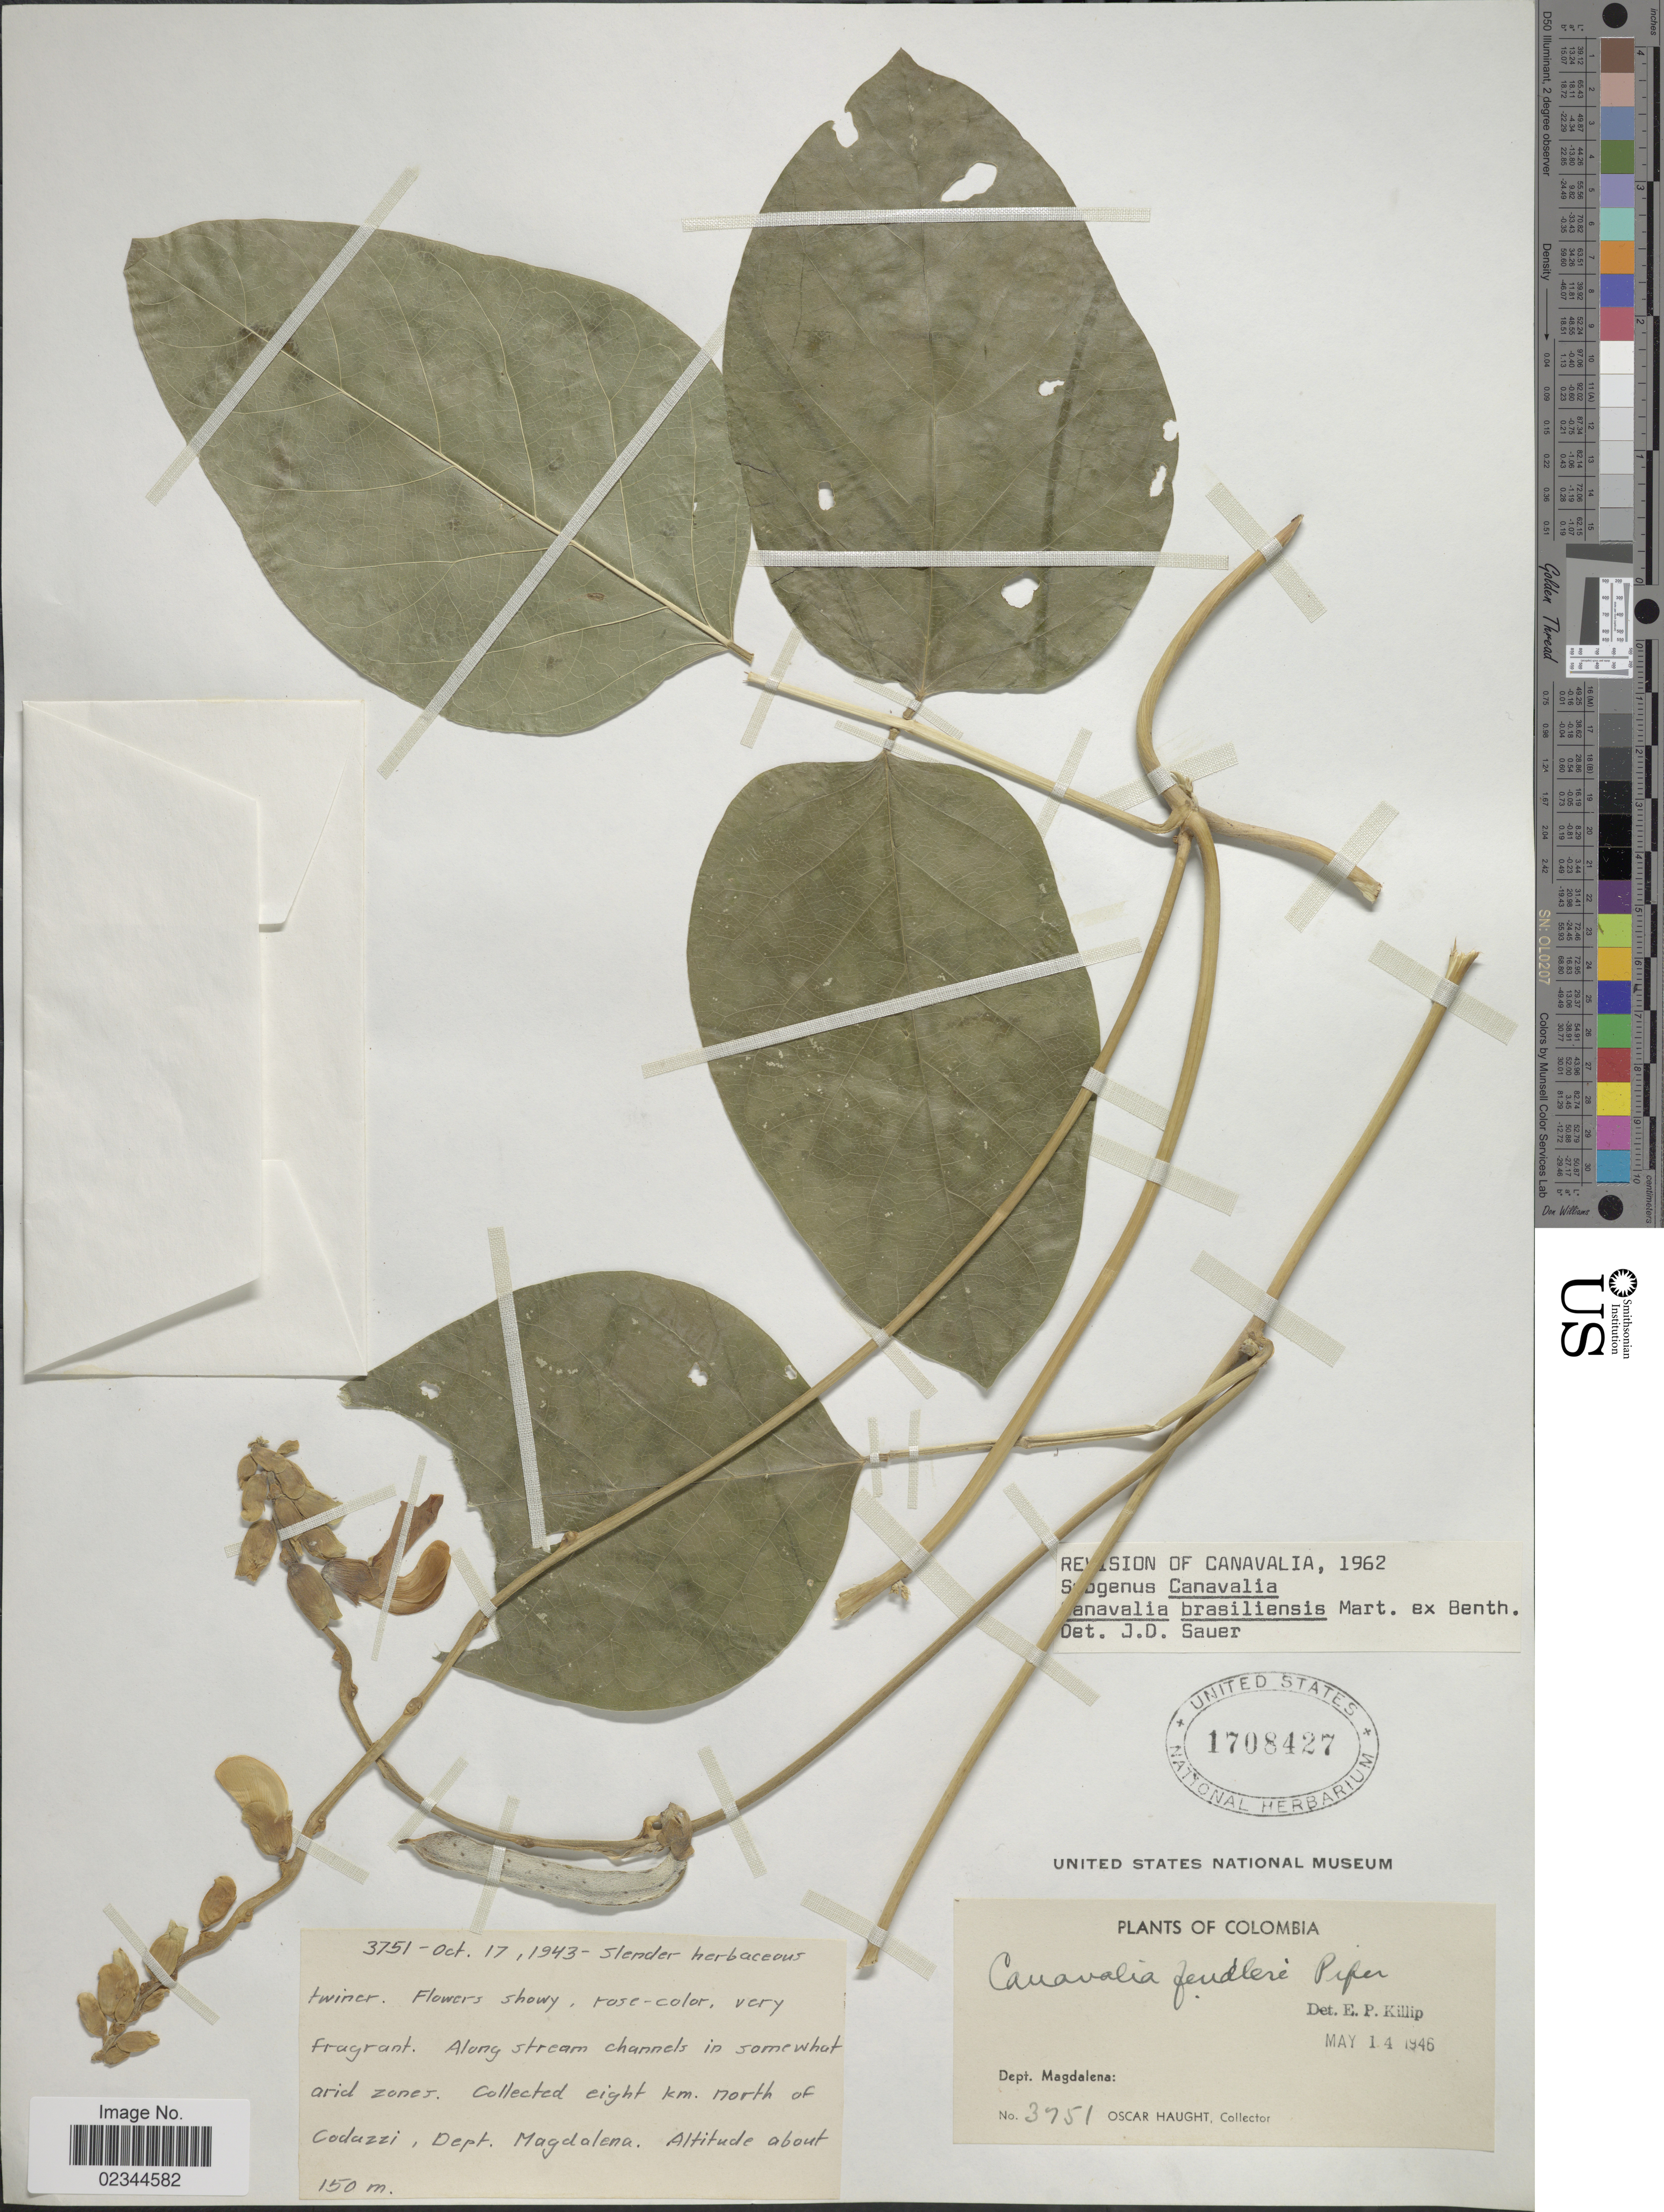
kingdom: Plantae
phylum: Tracheophyta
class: Magnoliopsida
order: Fabales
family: Fabaceae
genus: Canavalia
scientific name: Canavalia brasiliensis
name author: Mart. ex Benth.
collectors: O. Haught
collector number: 3751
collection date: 1943-10-17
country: Colombia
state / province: Magdalena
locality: Eight km north of Codazzi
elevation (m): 150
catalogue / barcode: US 1708427